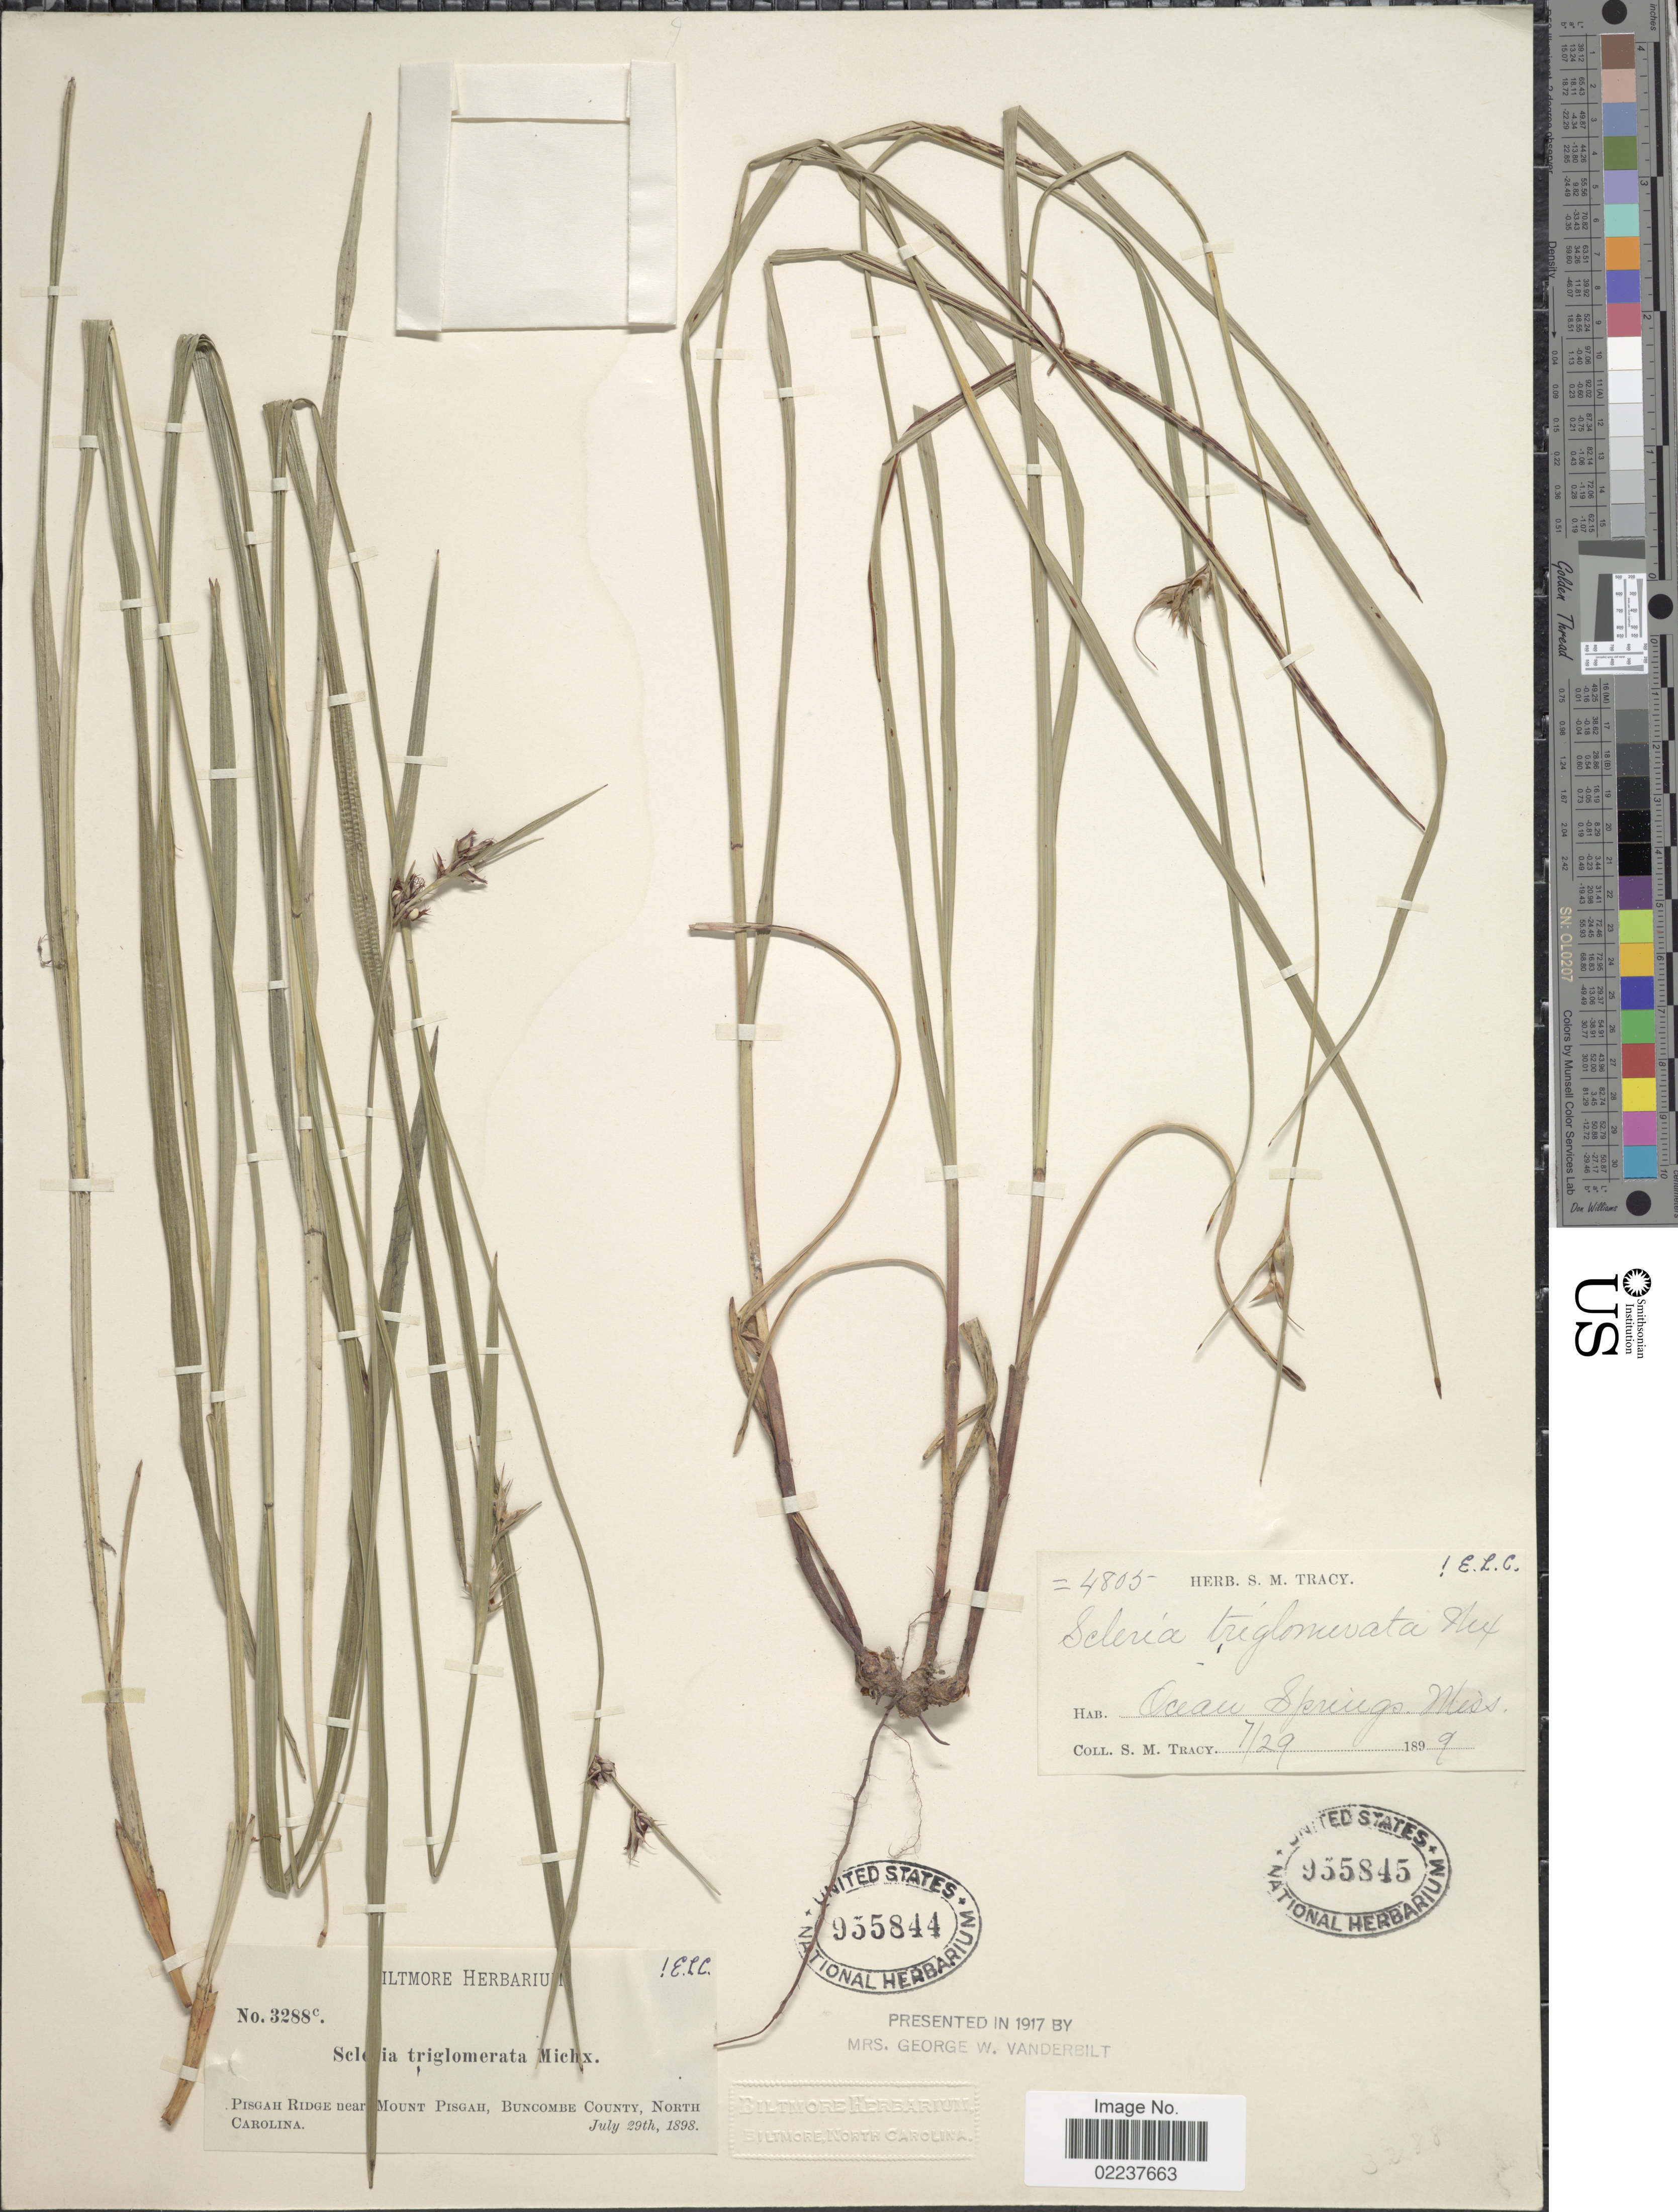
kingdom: Plantae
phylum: Tracheophyta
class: Liliopsida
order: Poales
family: Cyperaceae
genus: Scleria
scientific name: Scleria triglomerata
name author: Michx.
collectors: S. M. Tracy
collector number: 4805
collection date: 1899-07-29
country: United States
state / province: Mississippi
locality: Ocean Springs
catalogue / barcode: US 955845-2